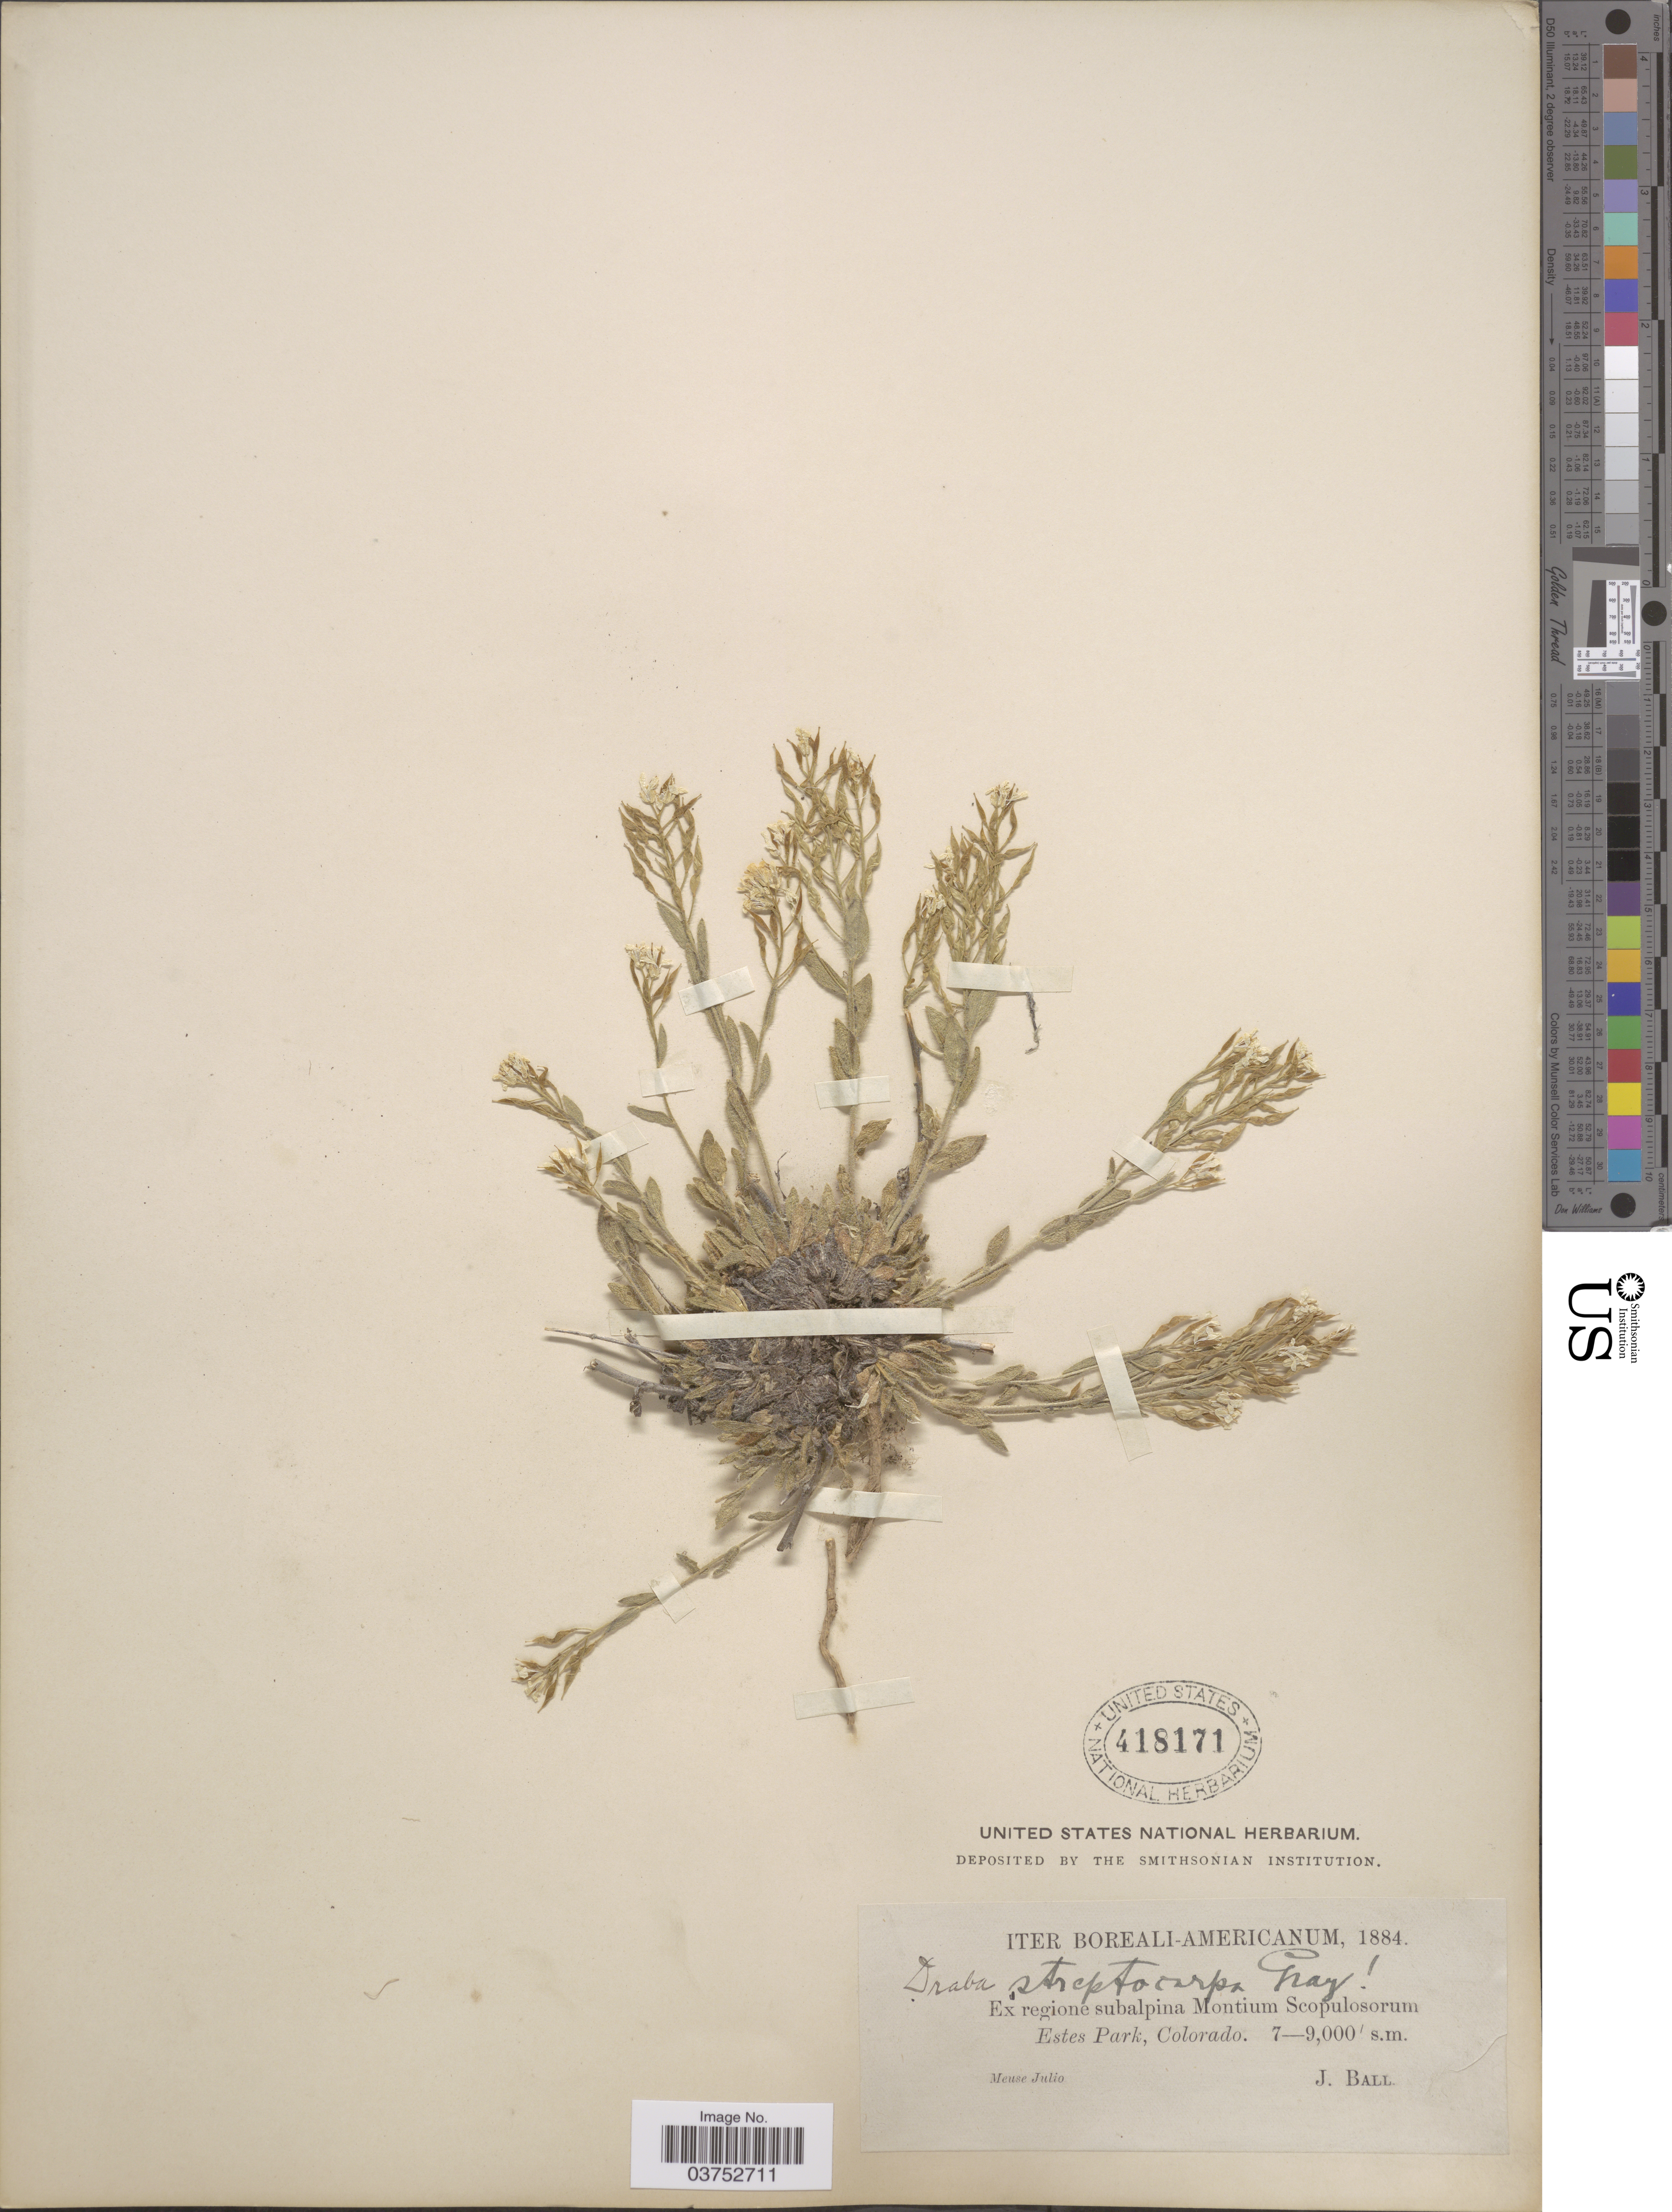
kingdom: Plantae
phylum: Tracheophyta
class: Magnoliopsida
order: Brassicales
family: Brassicaceae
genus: Draba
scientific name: Draba streptocarpa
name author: A. Gray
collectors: J. Ball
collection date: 1884-07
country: United States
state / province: Colorado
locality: Boreali-Americanum. Ex regione subalpina Montium Scopulosorum Estes Park.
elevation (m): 2134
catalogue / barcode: US 418171